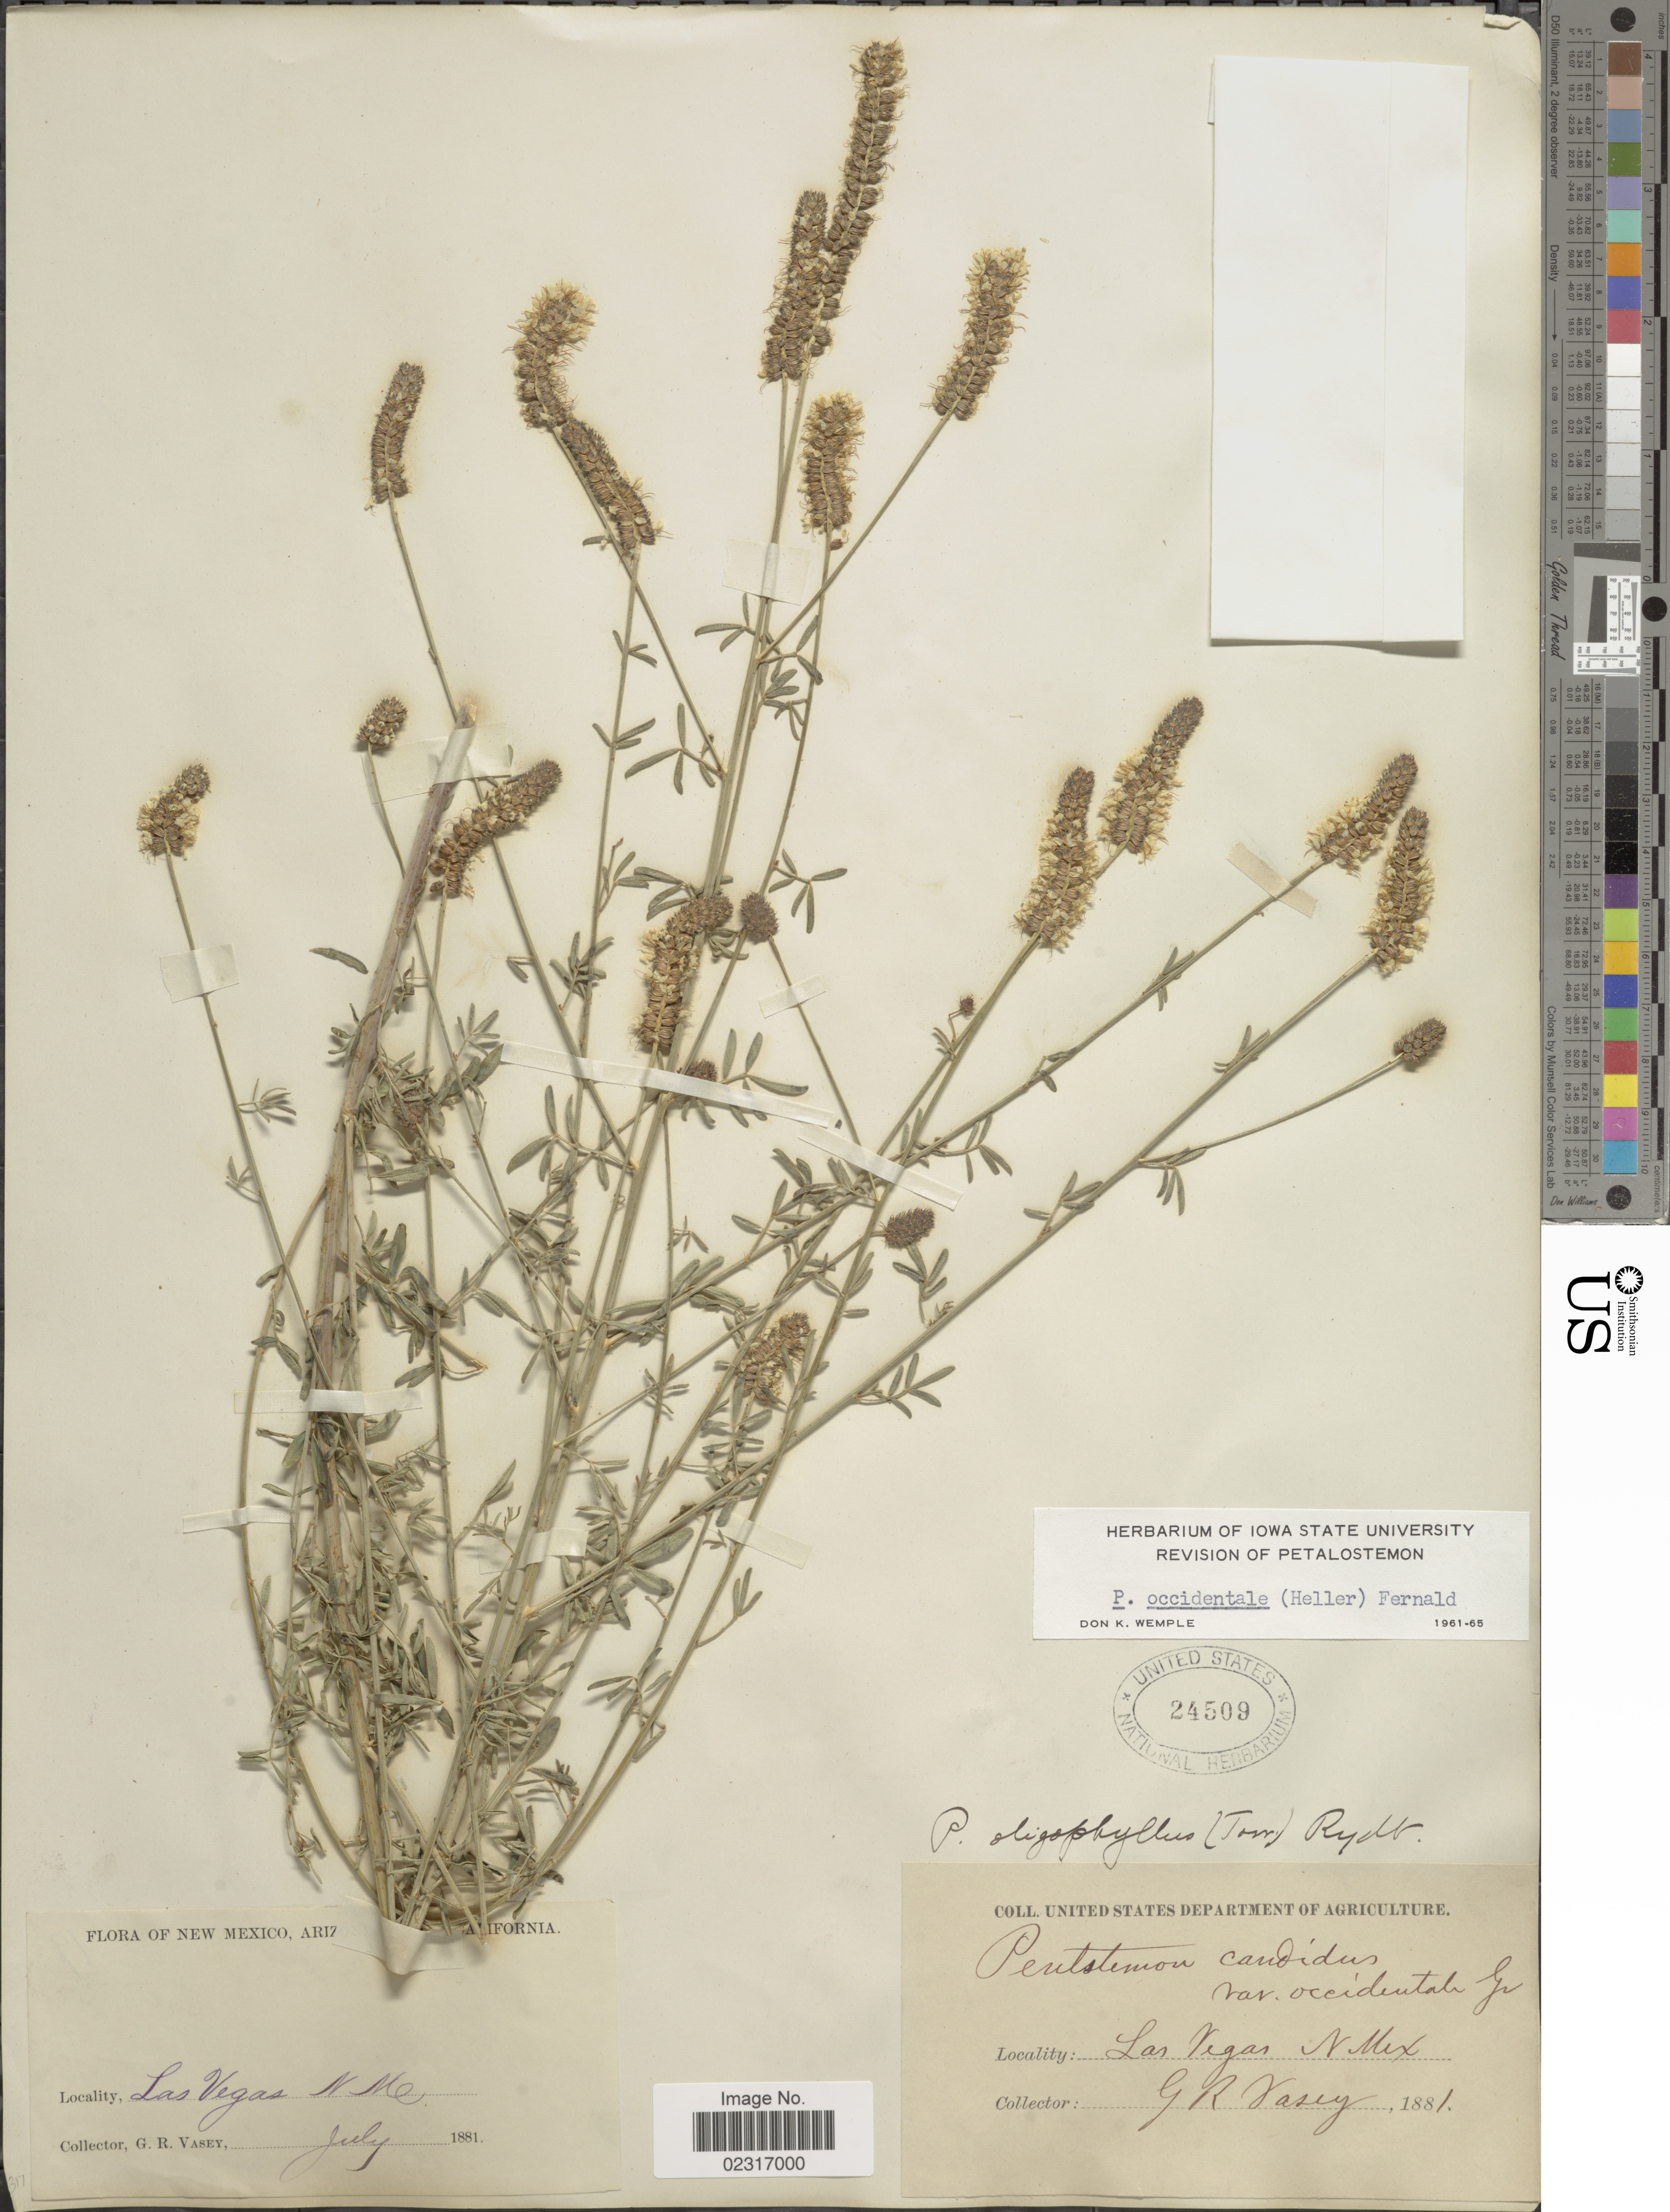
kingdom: Plantae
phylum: Tracheophyta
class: Magnoliopsida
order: Fabales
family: Fabaceae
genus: Dalea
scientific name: Dalea candida var. oligophylla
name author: (Torr) Shinners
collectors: G. R. Vasey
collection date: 1881-07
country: United States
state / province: New Mexico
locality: Las Vegas N. Mex.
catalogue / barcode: US 24509